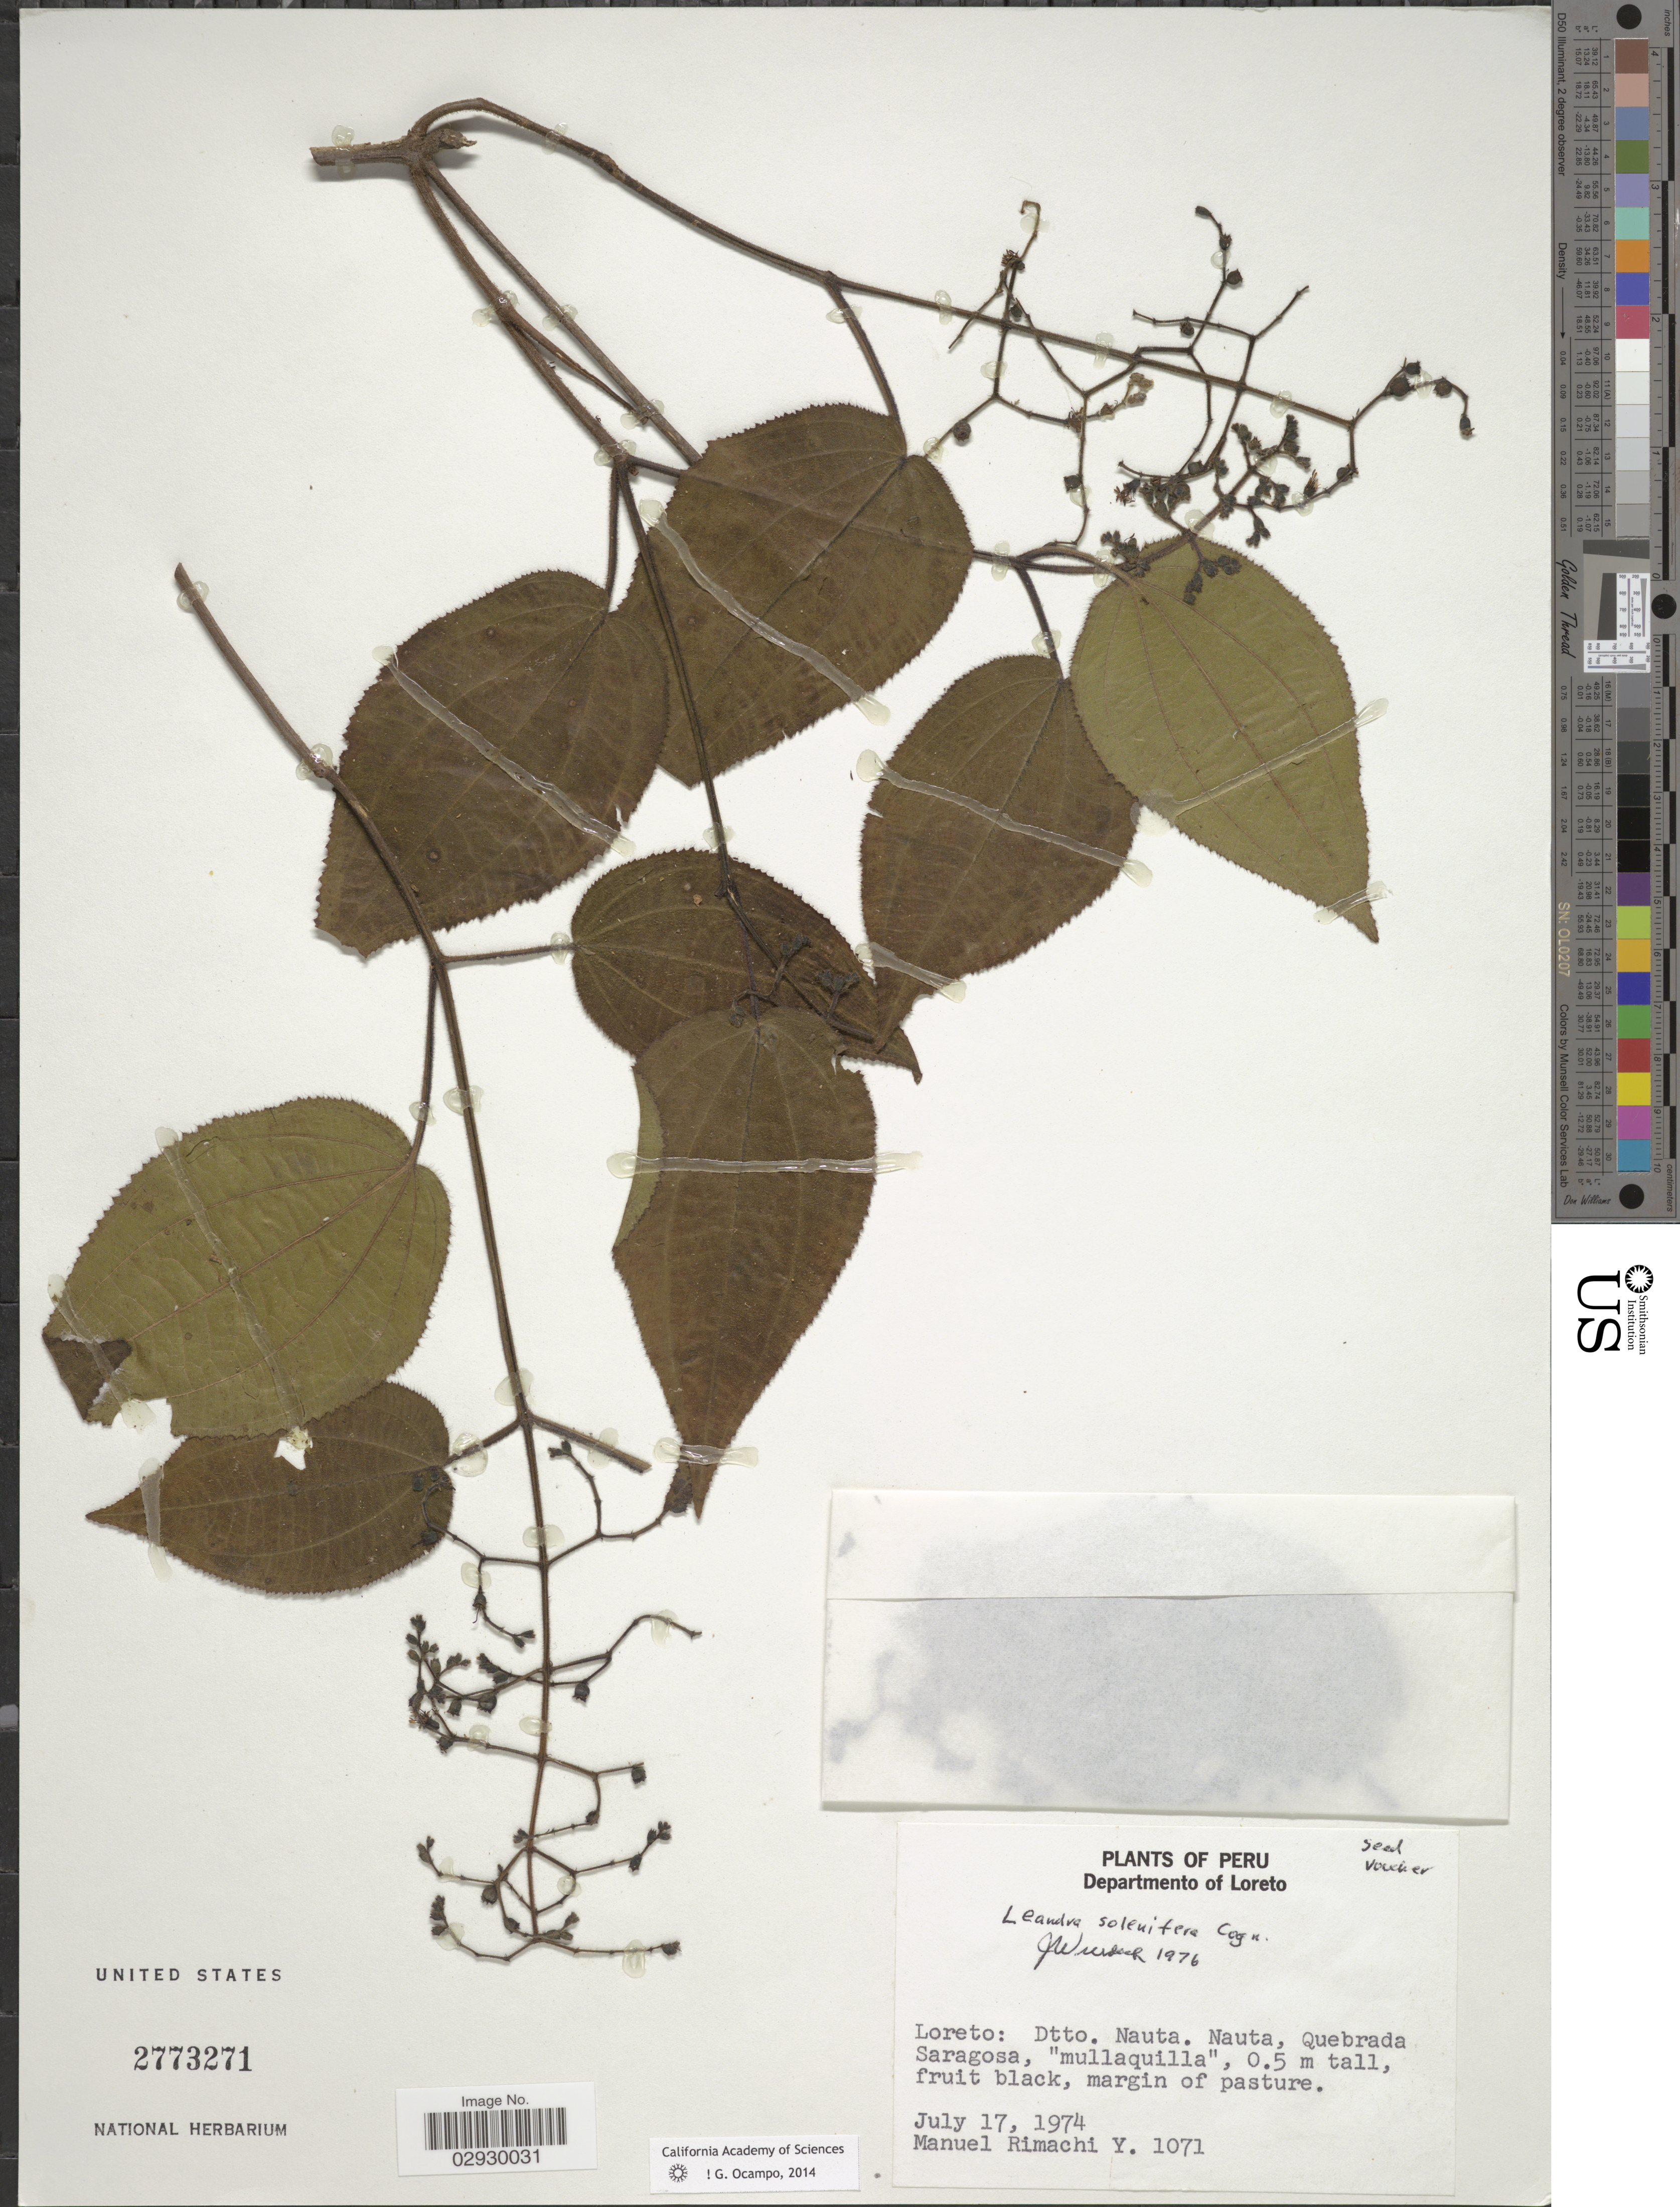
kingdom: Plantae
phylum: Tracheophyta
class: Magnoliopsida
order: Myrtales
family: Melastomataceae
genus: Leandra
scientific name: Leandra solenifera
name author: Cogn.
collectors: M. Rimachi Y.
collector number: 1071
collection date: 1974-07-17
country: Peru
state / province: Loreto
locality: Departmento of Loreto, Dtto. Nauta. Nauta. Quebrada Saragosa.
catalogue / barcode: US 2773271